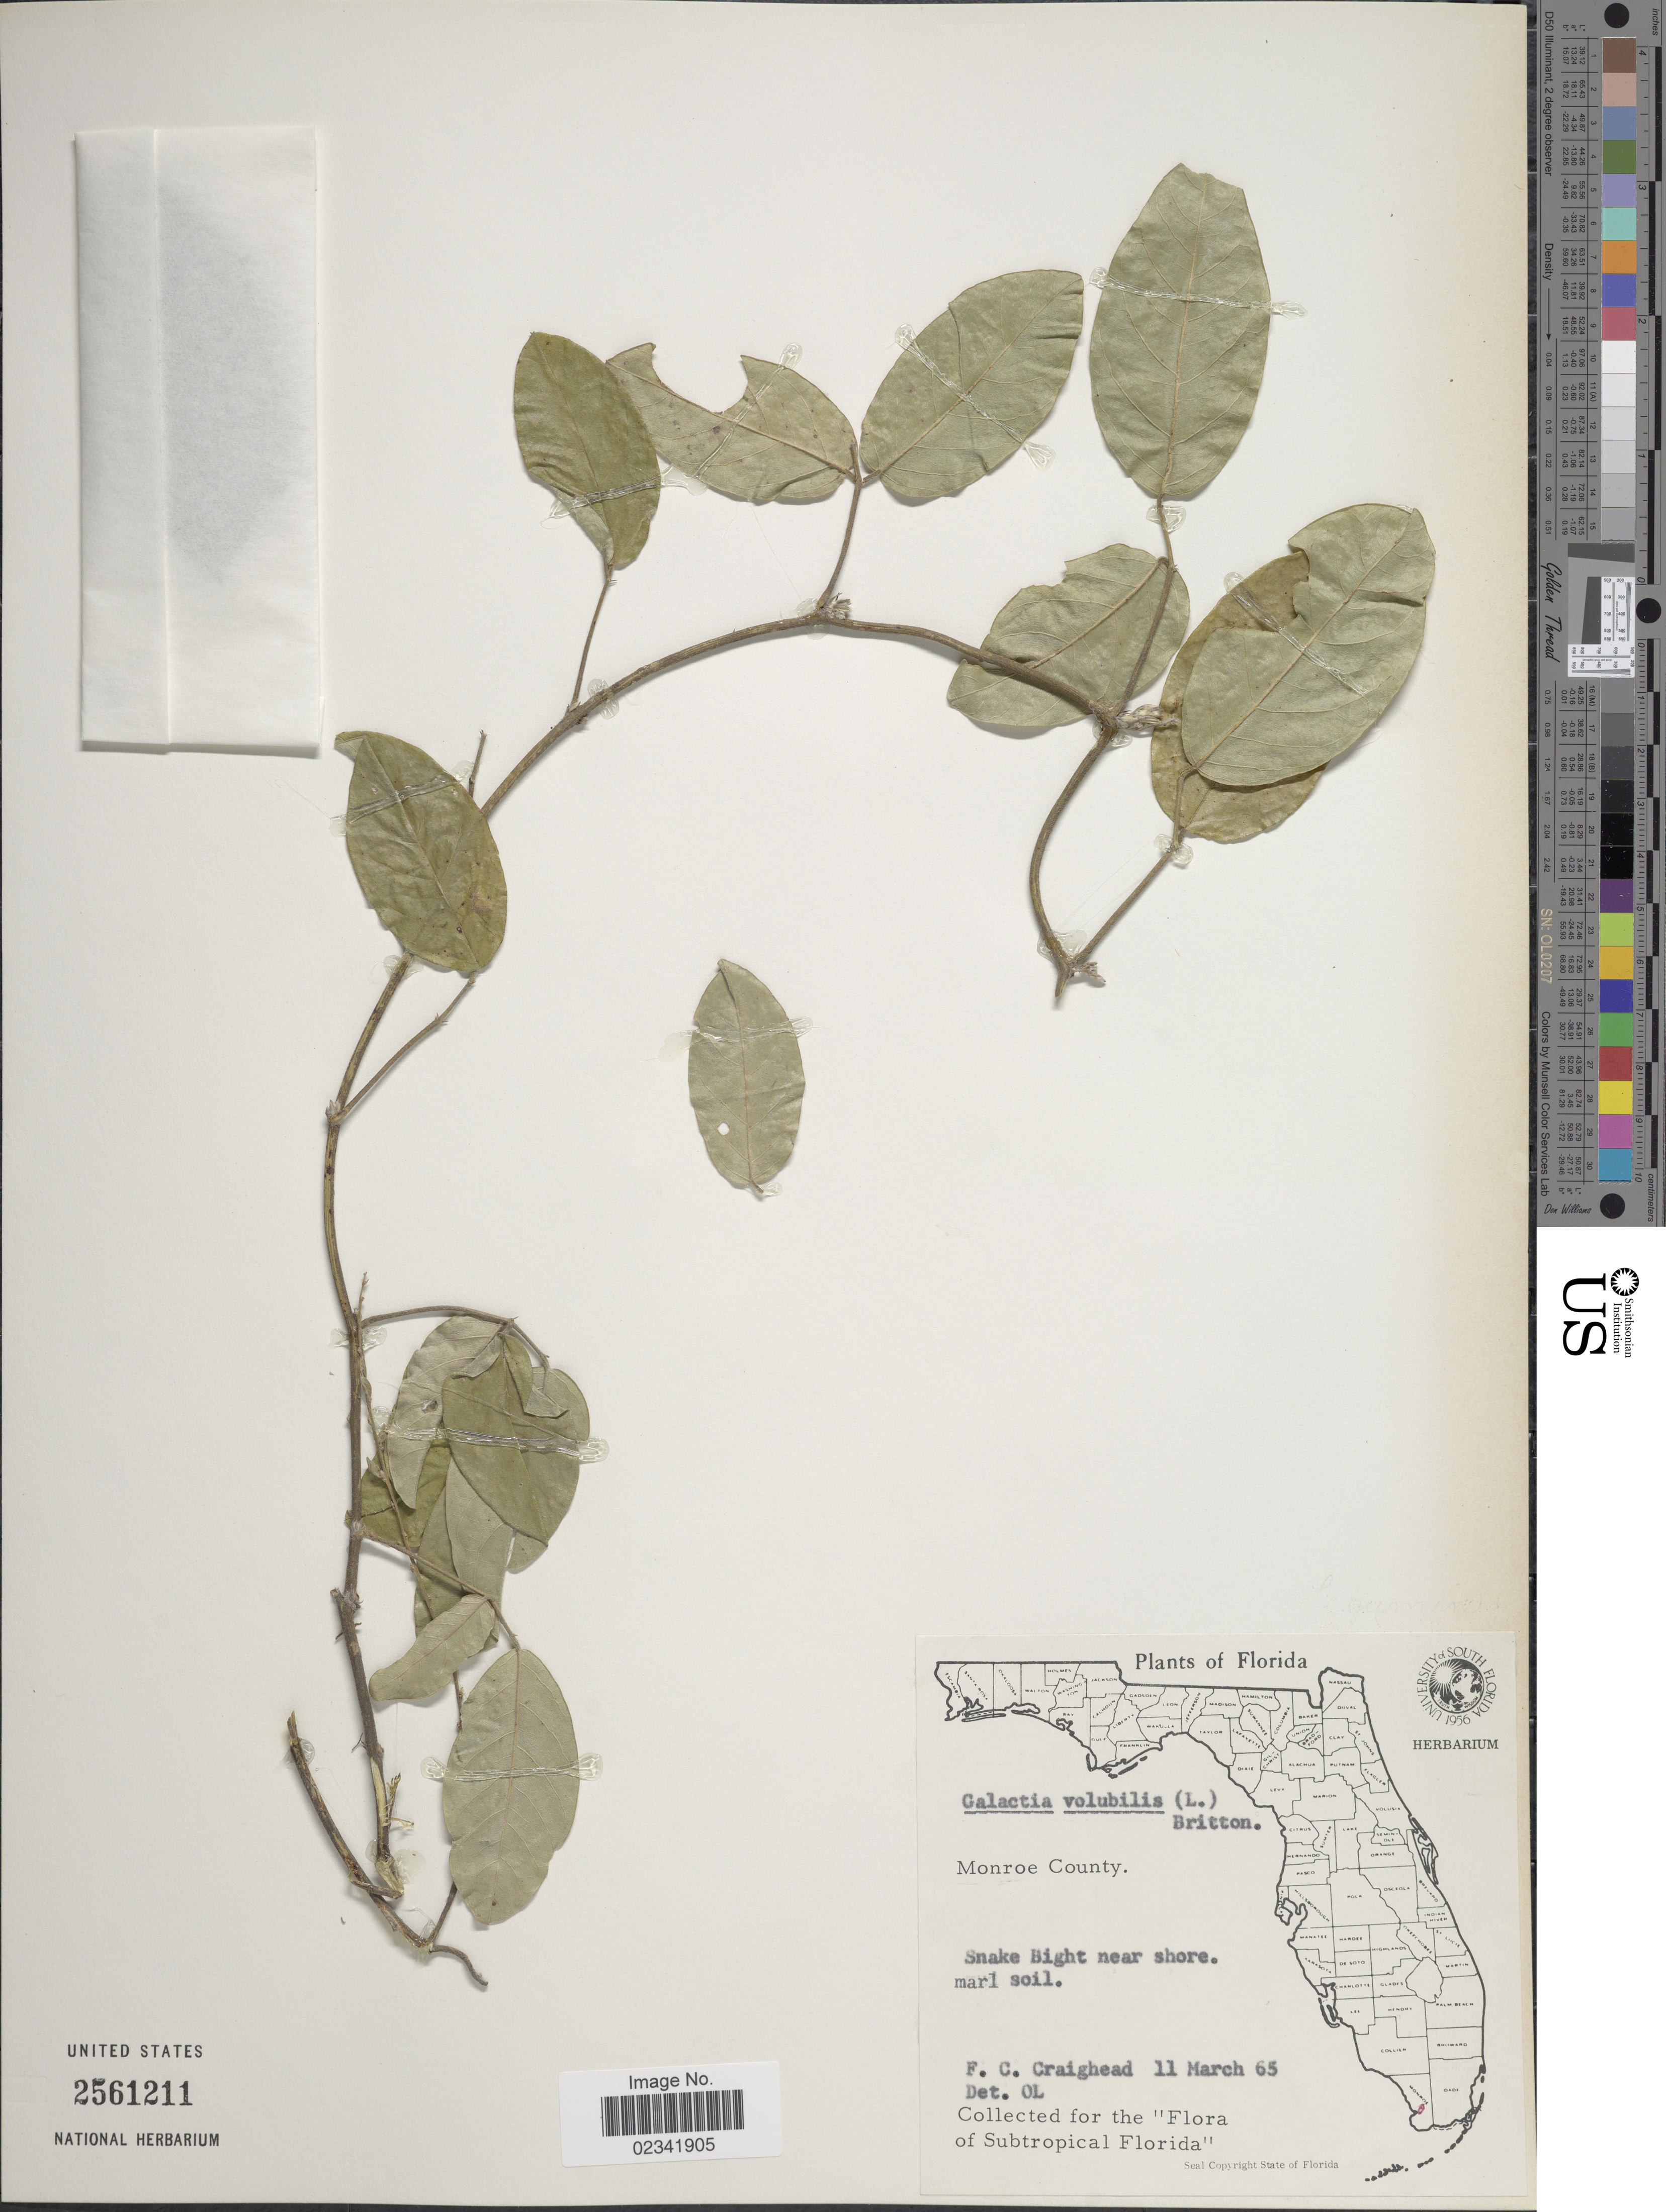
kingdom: Plantae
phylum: Tracheophyta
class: Magnoliopsida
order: Fabales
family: Fabaceae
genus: Galactia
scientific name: Galactia volubilis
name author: (L.) Britton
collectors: F. Craighead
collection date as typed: Transcribed d/m/y: 11/3/65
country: United States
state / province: Florida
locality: Monroe County, Snake Bight near shore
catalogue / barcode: US 2561211